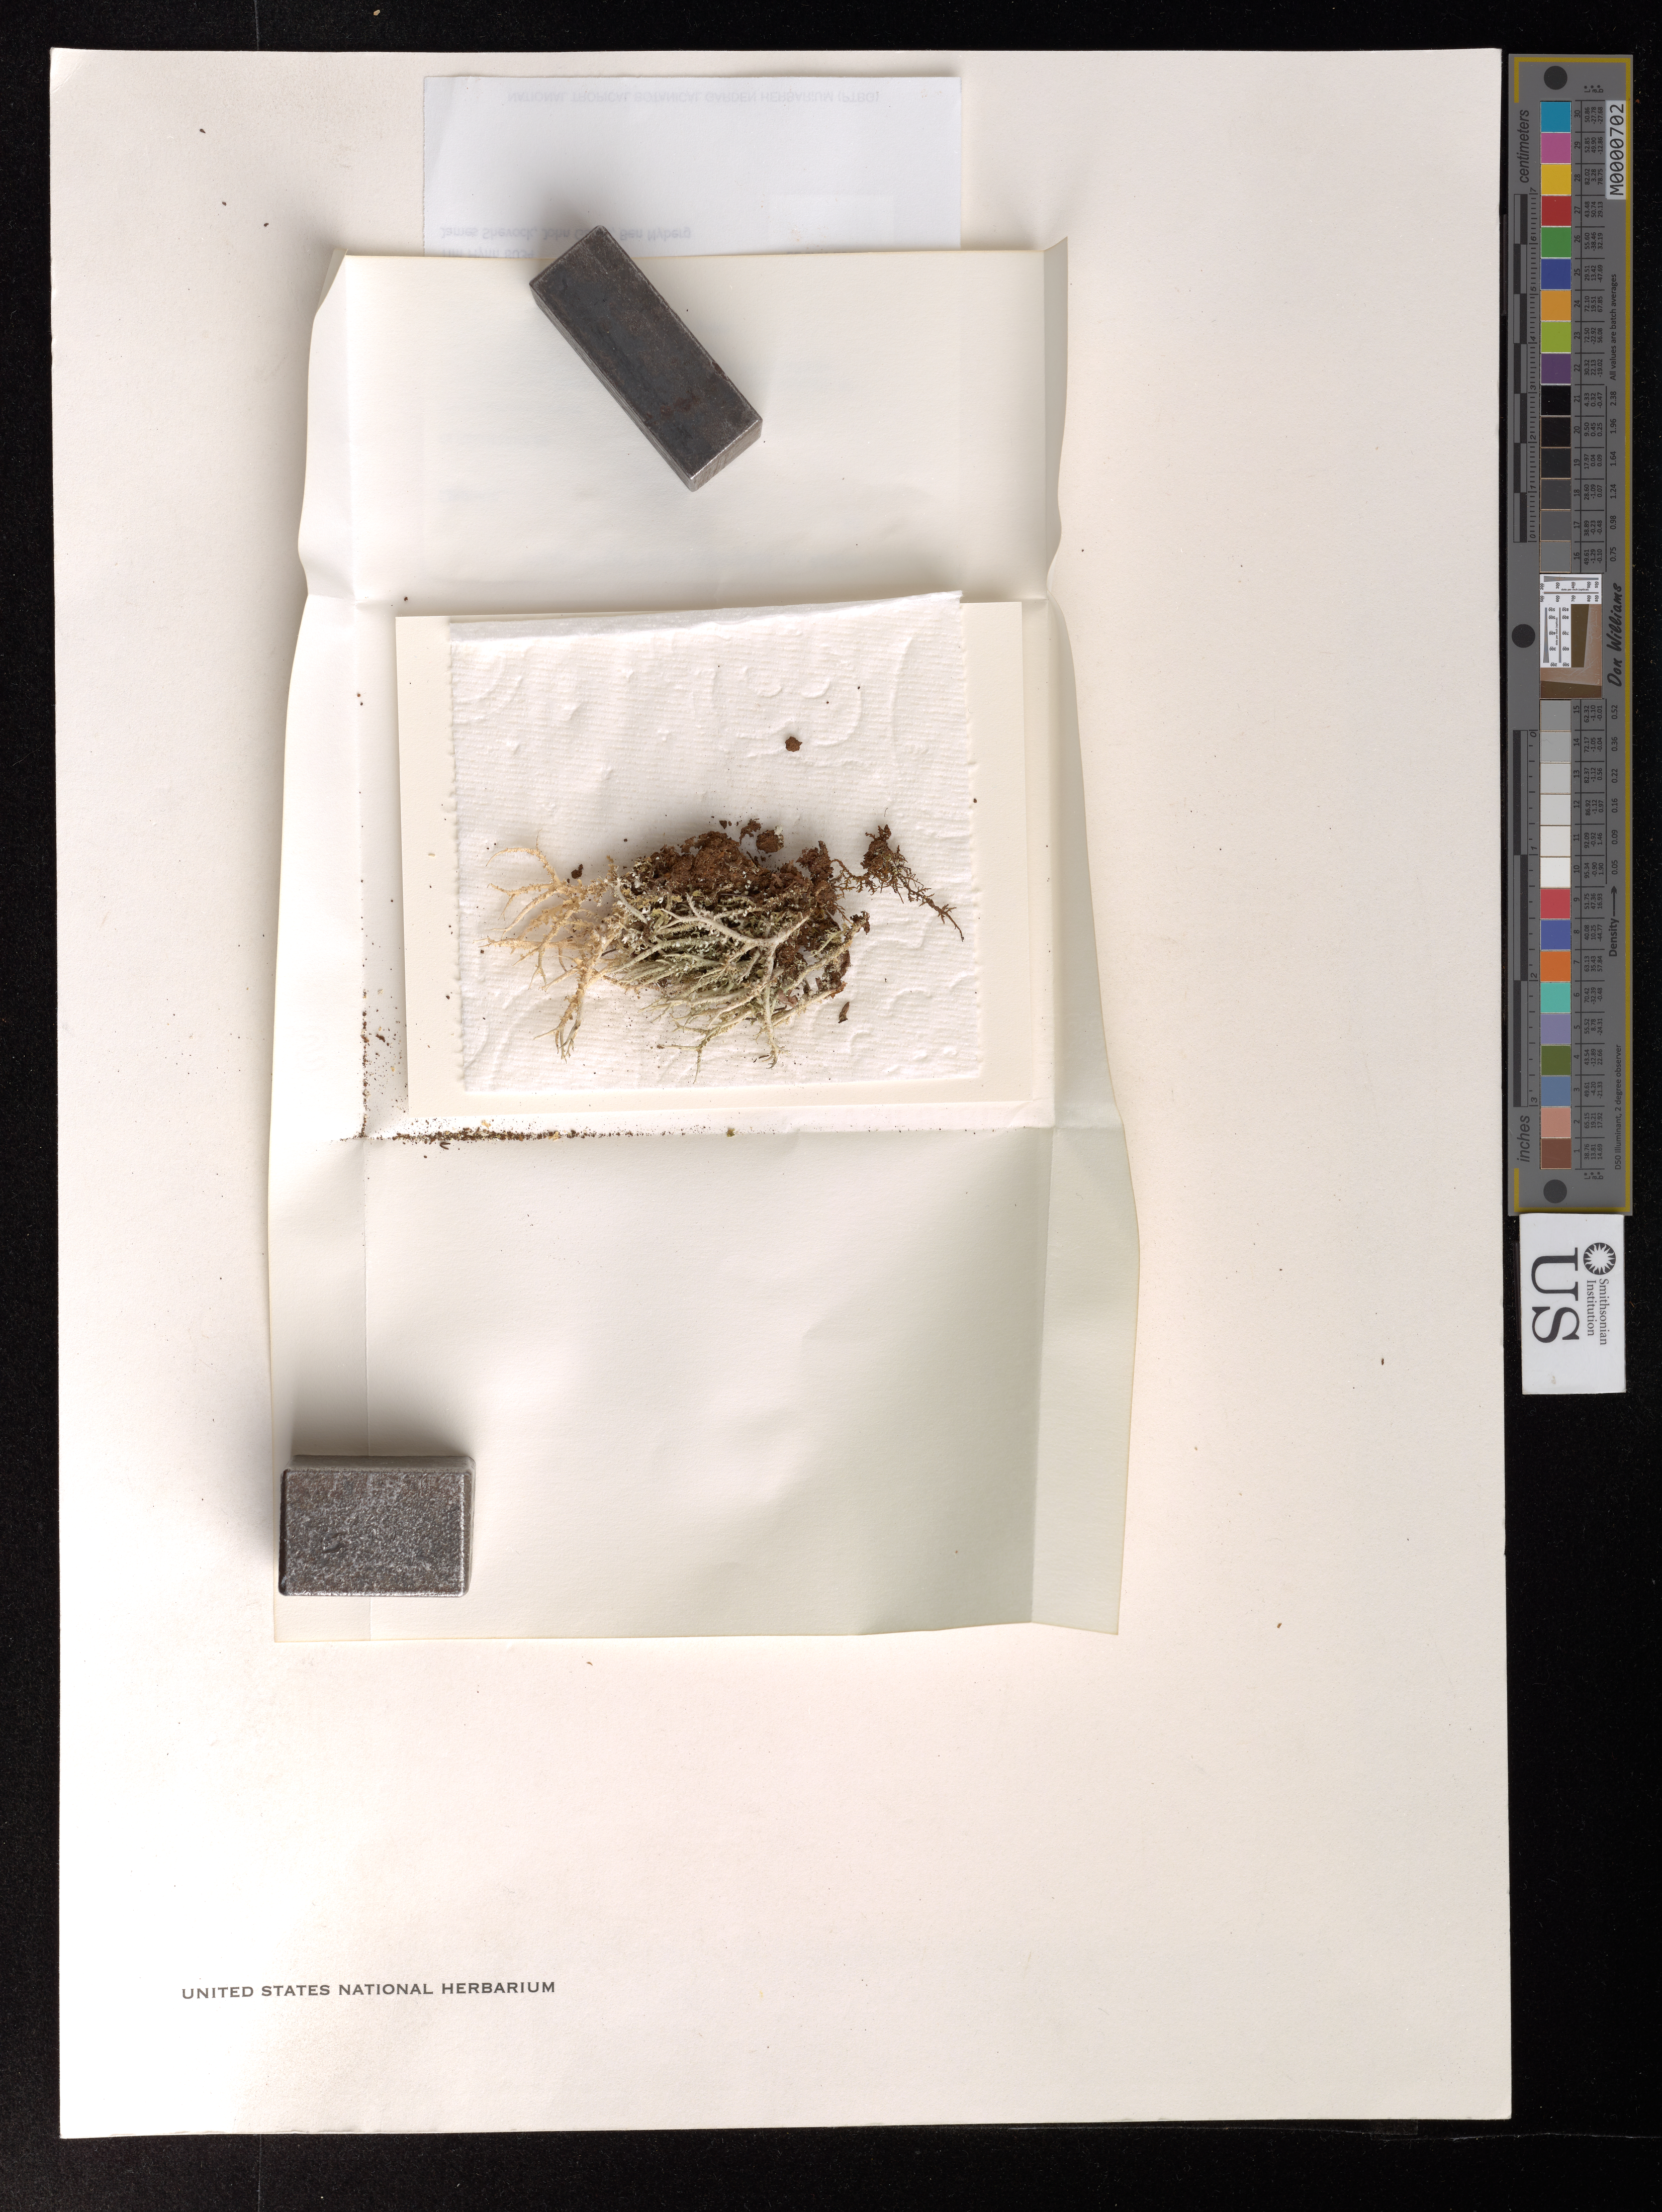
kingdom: Fungi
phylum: Ascomycota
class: Lecanoromycetes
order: Lecanorales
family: Cladoniaceae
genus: Cladonia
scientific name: Cladonia sp.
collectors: T. W. Flynn, J. R. Shevock, J. Game & B. Nyberg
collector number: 8034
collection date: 2015-01-22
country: United States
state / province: Hawaii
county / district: Kauai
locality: Kauai Waimea District. Kokee State Park. Camp 10/Mohihi Road.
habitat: On old, soil roadbank, NE exposure. Metrosideros dominated mesic forest. W/bryophytes, Luzula, Erigeron, and Metrosideros seedlings.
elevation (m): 1083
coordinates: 22.133810, -159.634960